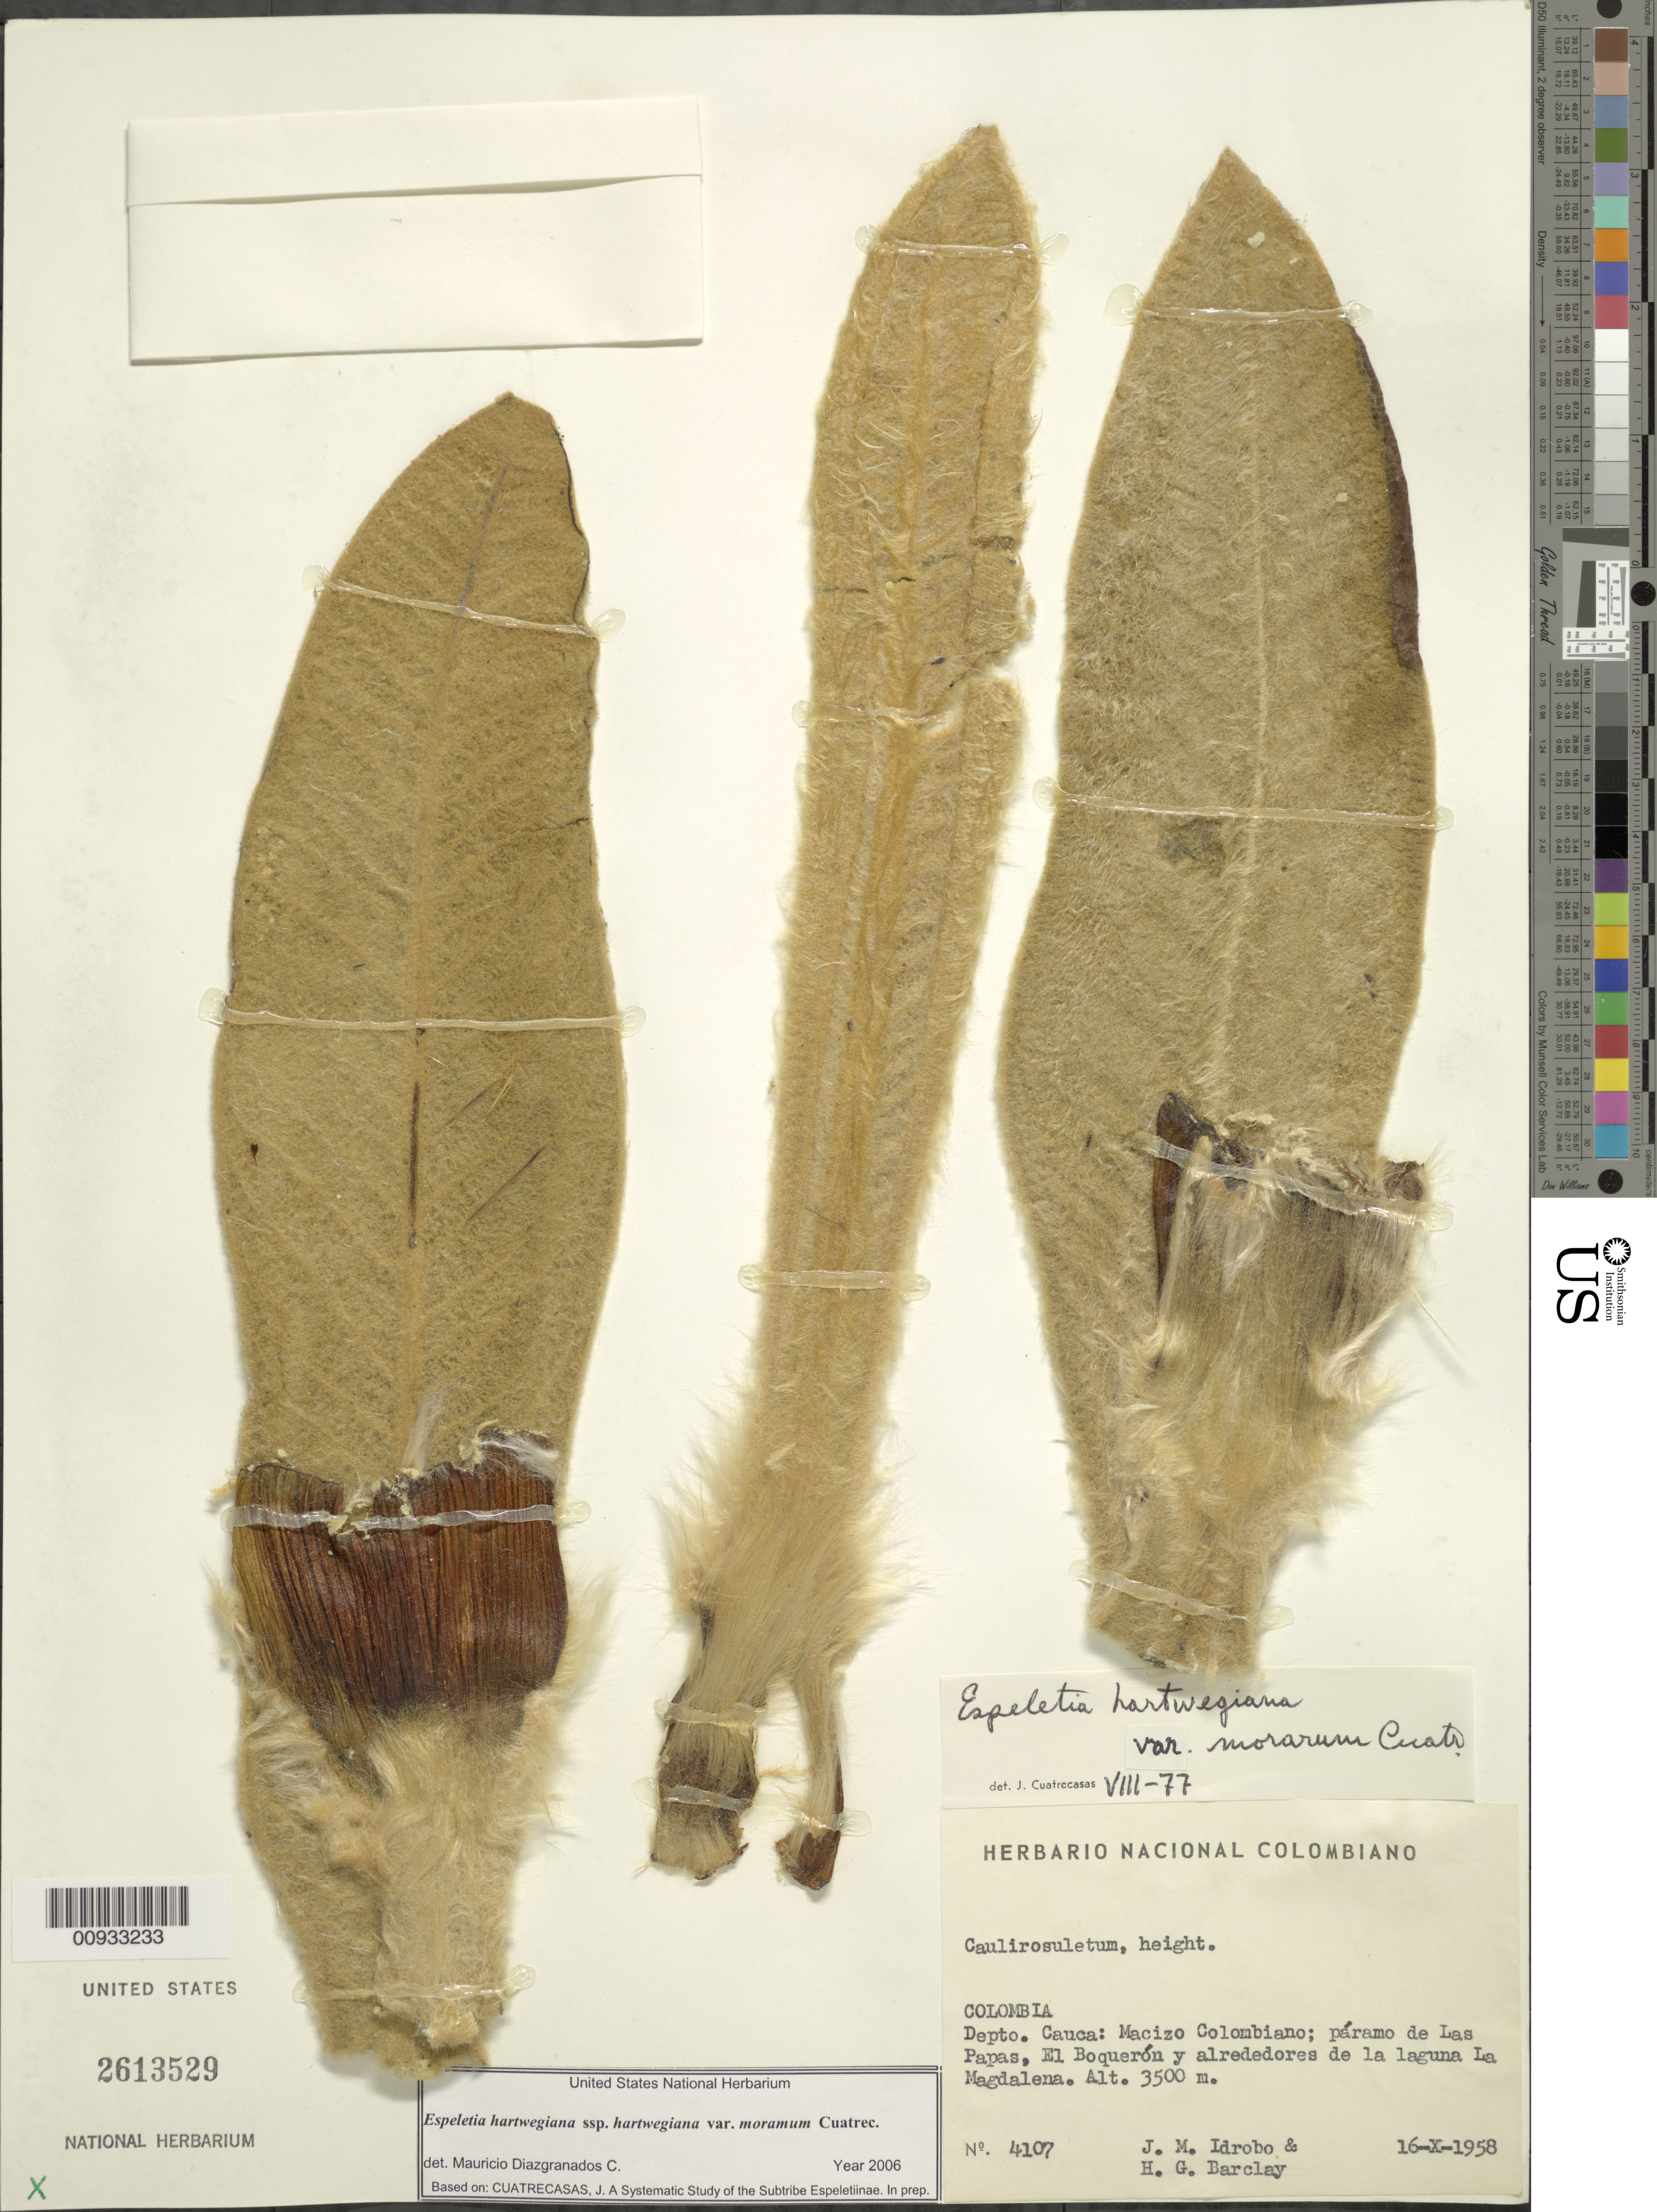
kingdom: Plantae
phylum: Tracheophyta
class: Magnoliopsida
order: Asterales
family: Asteraceae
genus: Espeletia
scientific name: Espeletia hartwegiana var. morarum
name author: Cuatrec.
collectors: J. M. Idrobo & H. G. Barclay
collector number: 4107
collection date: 1958-10-16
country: Colombia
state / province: Cauca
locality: Macizo Columbiano; paramo de Las Papas, El Boqueron y alrededores de la laguna La Magdalena.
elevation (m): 3500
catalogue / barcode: US 2613529